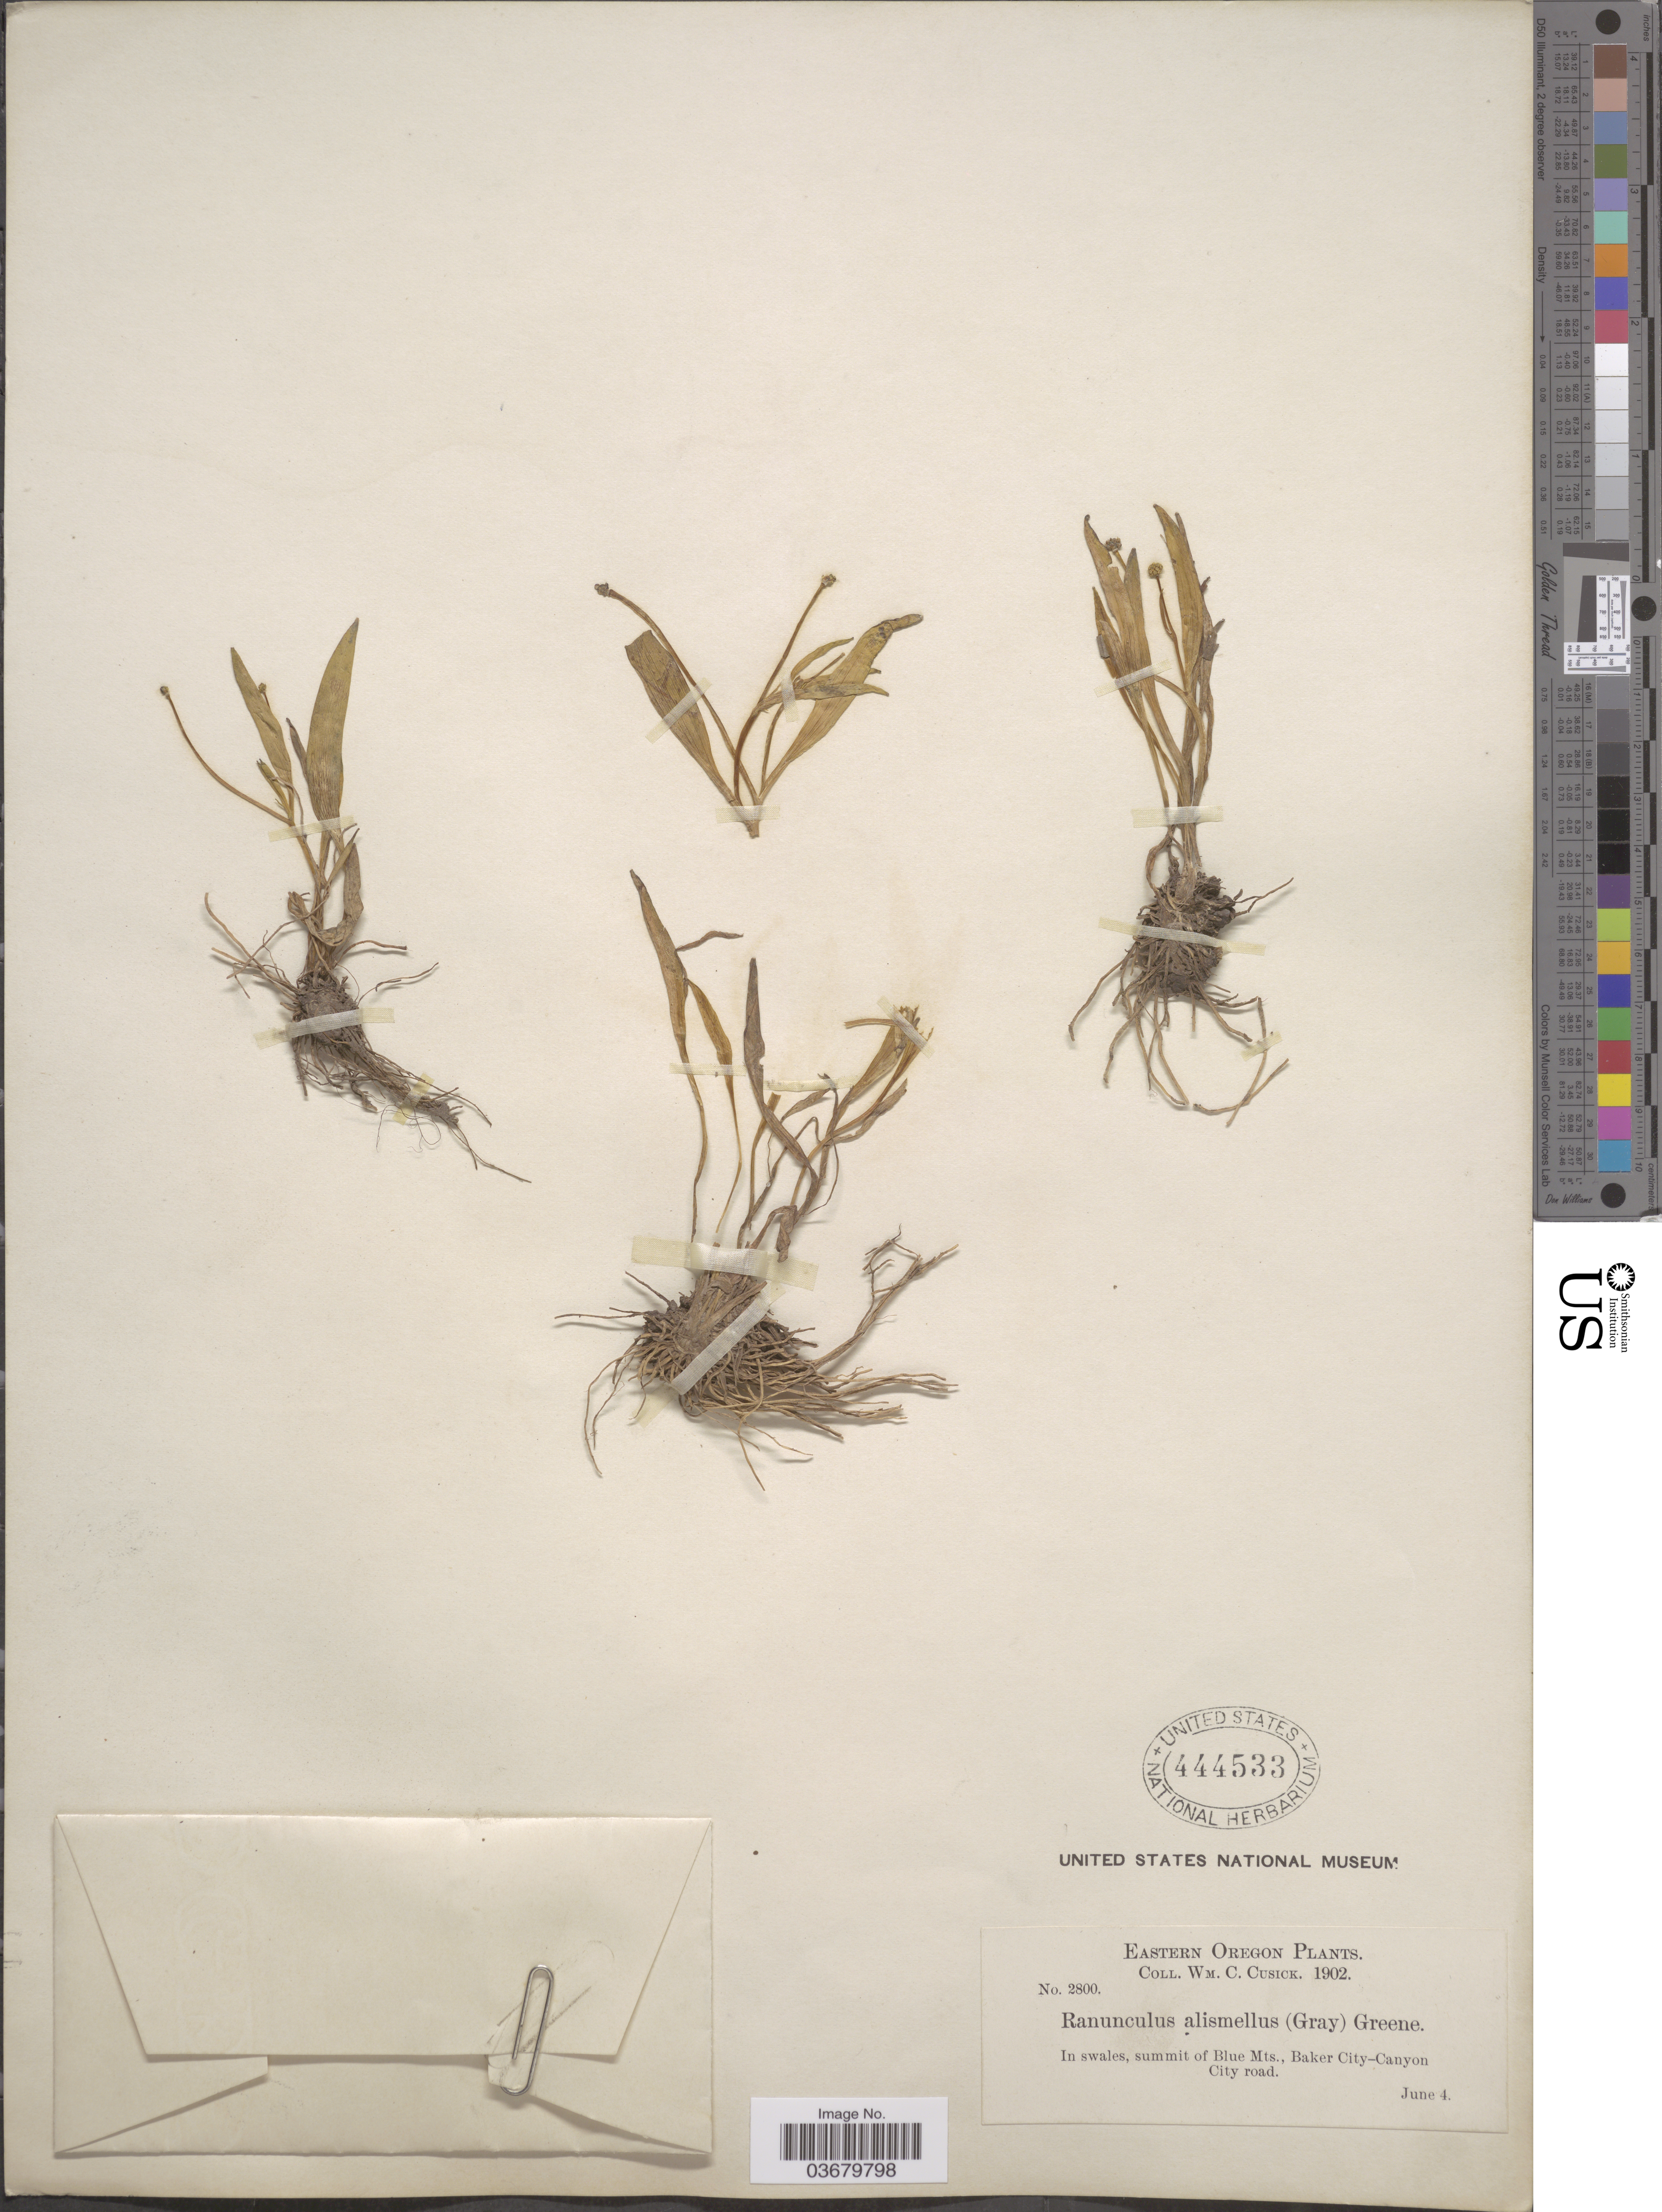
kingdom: Plantae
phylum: Tracheophyta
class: Magnoliopsida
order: Ranunculales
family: Ranunculaceae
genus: Ranunculus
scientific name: Ranunculus alismifolius var. alismellus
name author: A. Gray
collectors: W. C. Cusick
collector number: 2800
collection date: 1902-06-04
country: United States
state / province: Oregon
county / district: Baker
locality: Eastern Oregon. Summit of Blue Mts., Baker City-Canyon City Road.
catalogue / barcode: US 444533